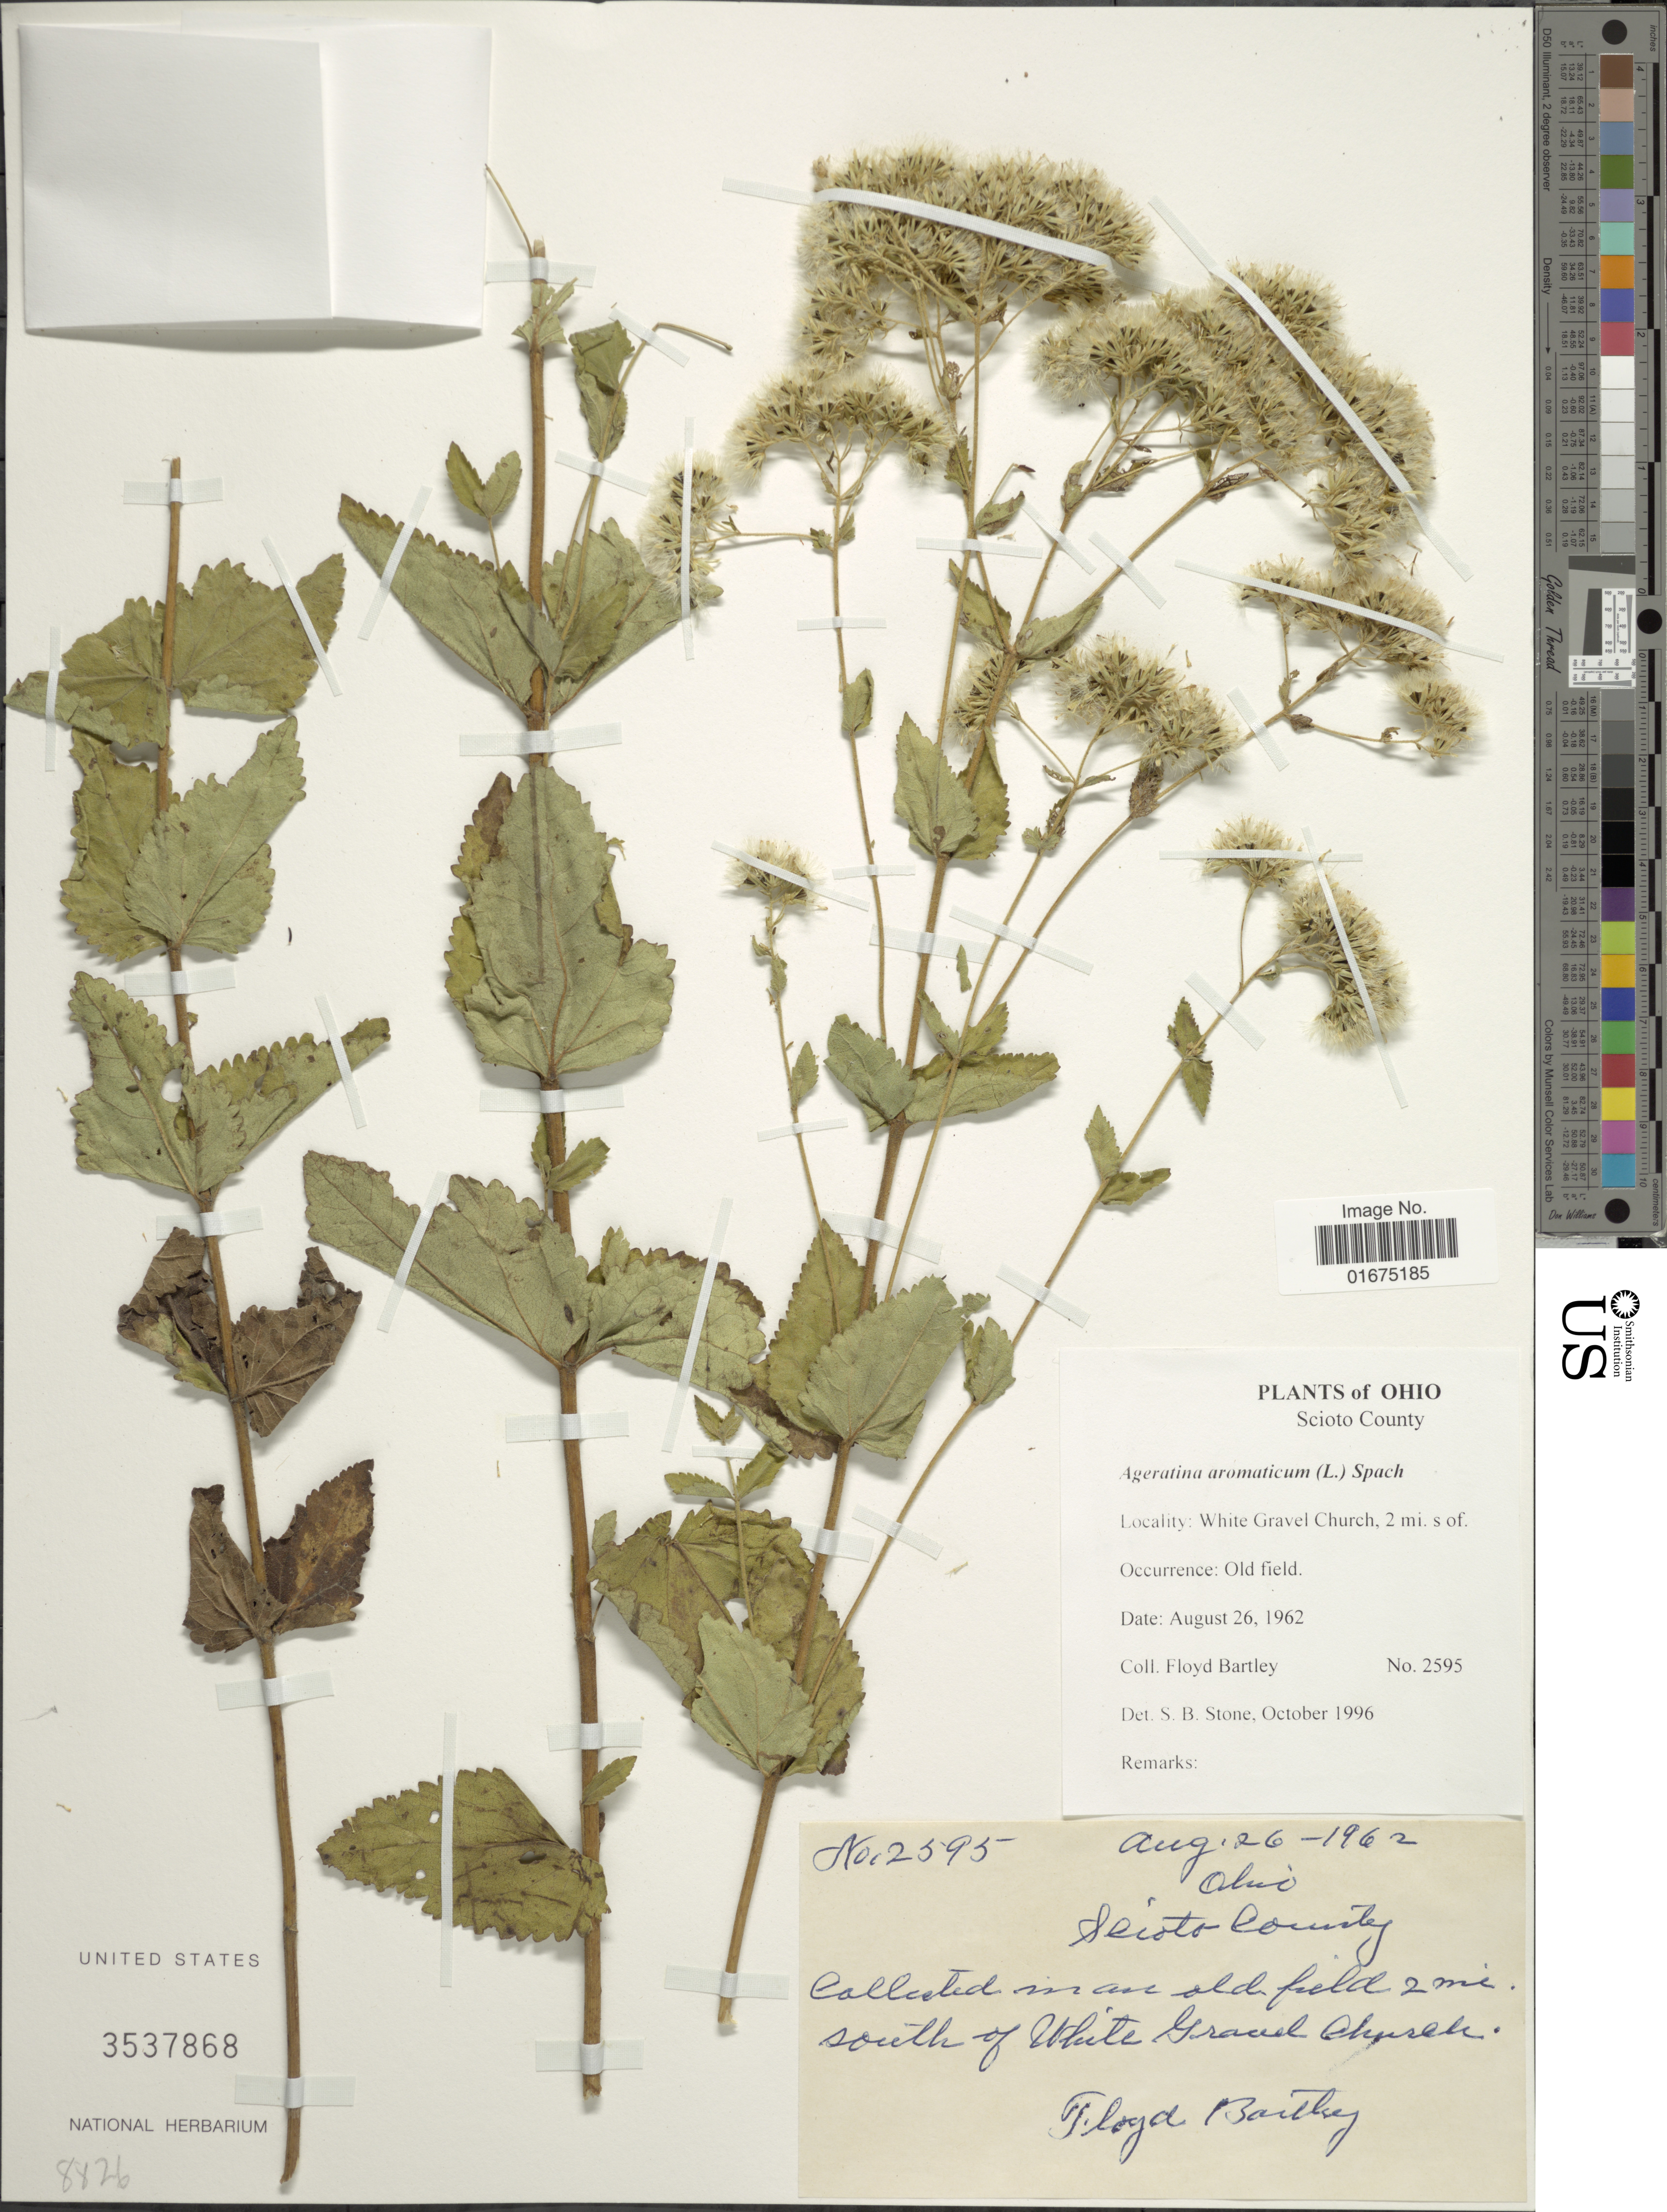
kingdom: Plantae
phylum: Tracheophyta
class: Magnoliopsida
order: Asterales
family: Asteraceae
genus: Ageratina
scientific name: Ageratina aromatica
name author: (L.) Spach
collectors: F. Bartley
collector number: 2595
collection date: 1962-08-26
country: United States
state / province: Ohio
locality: Scioto County, White Gravel Church, 2 mi. S of.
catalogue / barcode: US 3537868